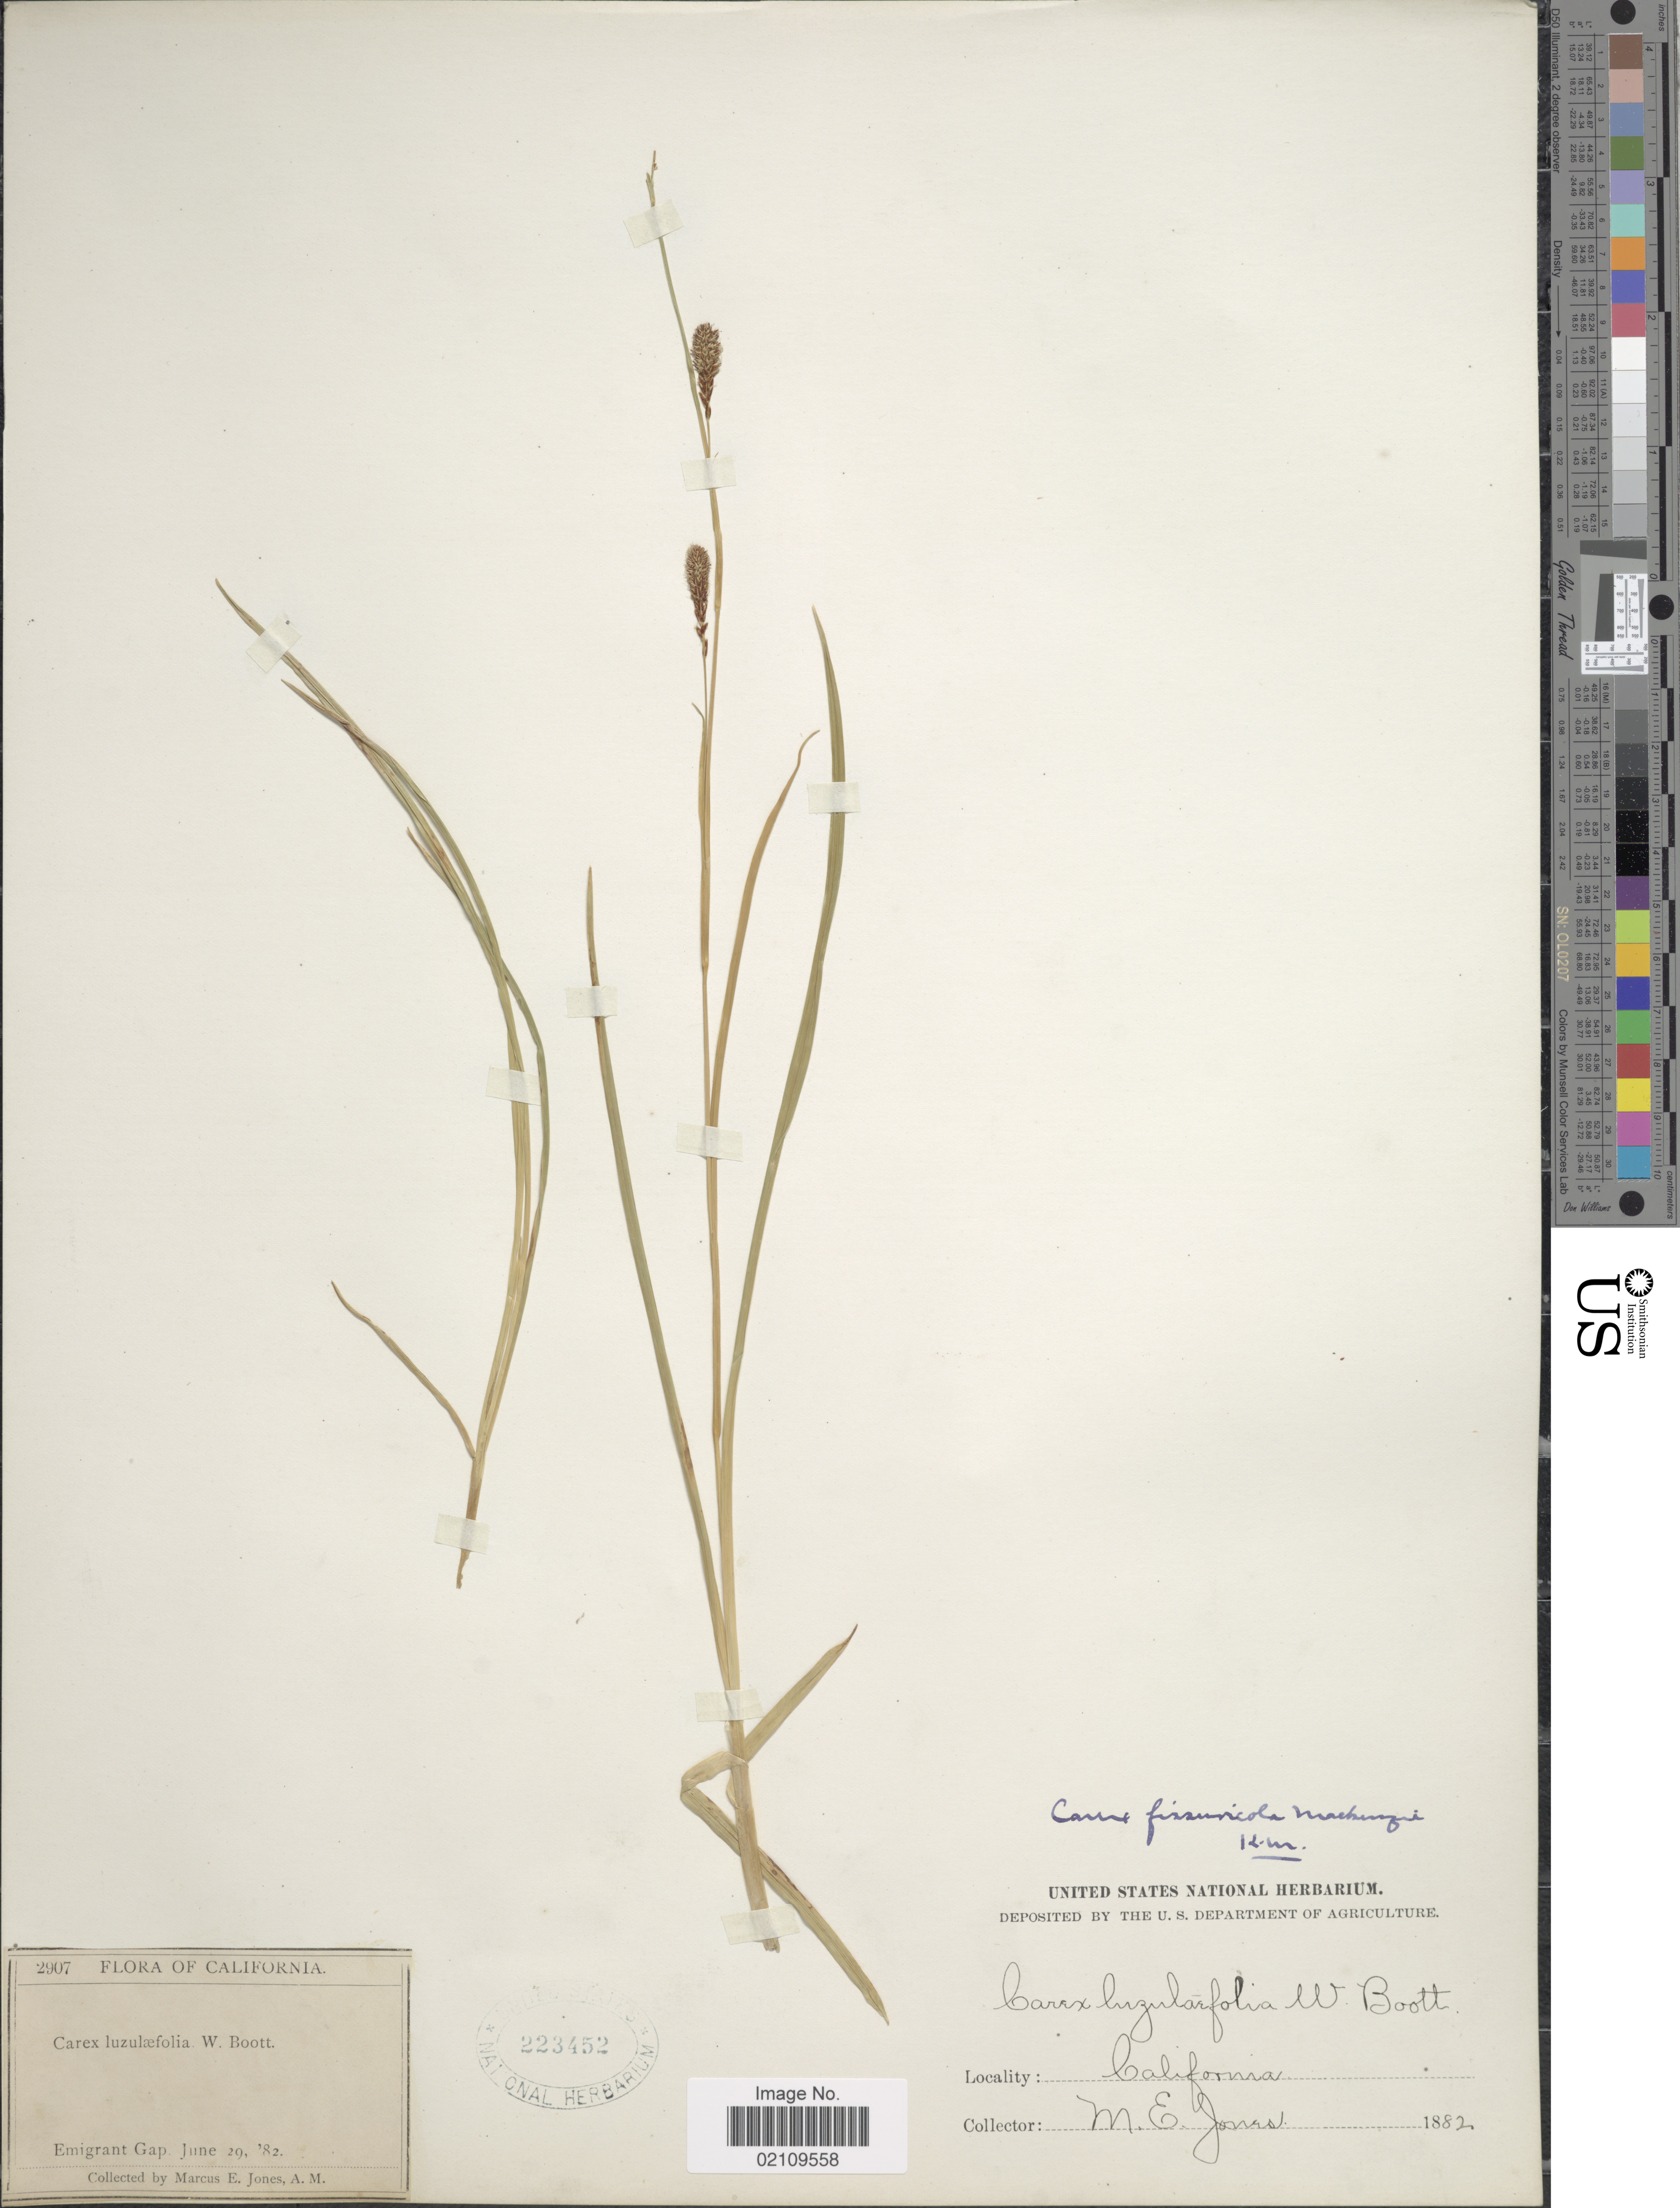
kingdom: Plantae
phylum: Tracheophyta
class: Liliopsida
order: Poales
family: Cyperaceae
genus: Carex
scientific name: Carex fissuricola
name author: Mack.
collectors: M. E. Jones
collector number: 2907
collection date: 1882-06-29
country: United States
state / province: California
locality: Emigrant Gap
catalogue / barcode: US 223452